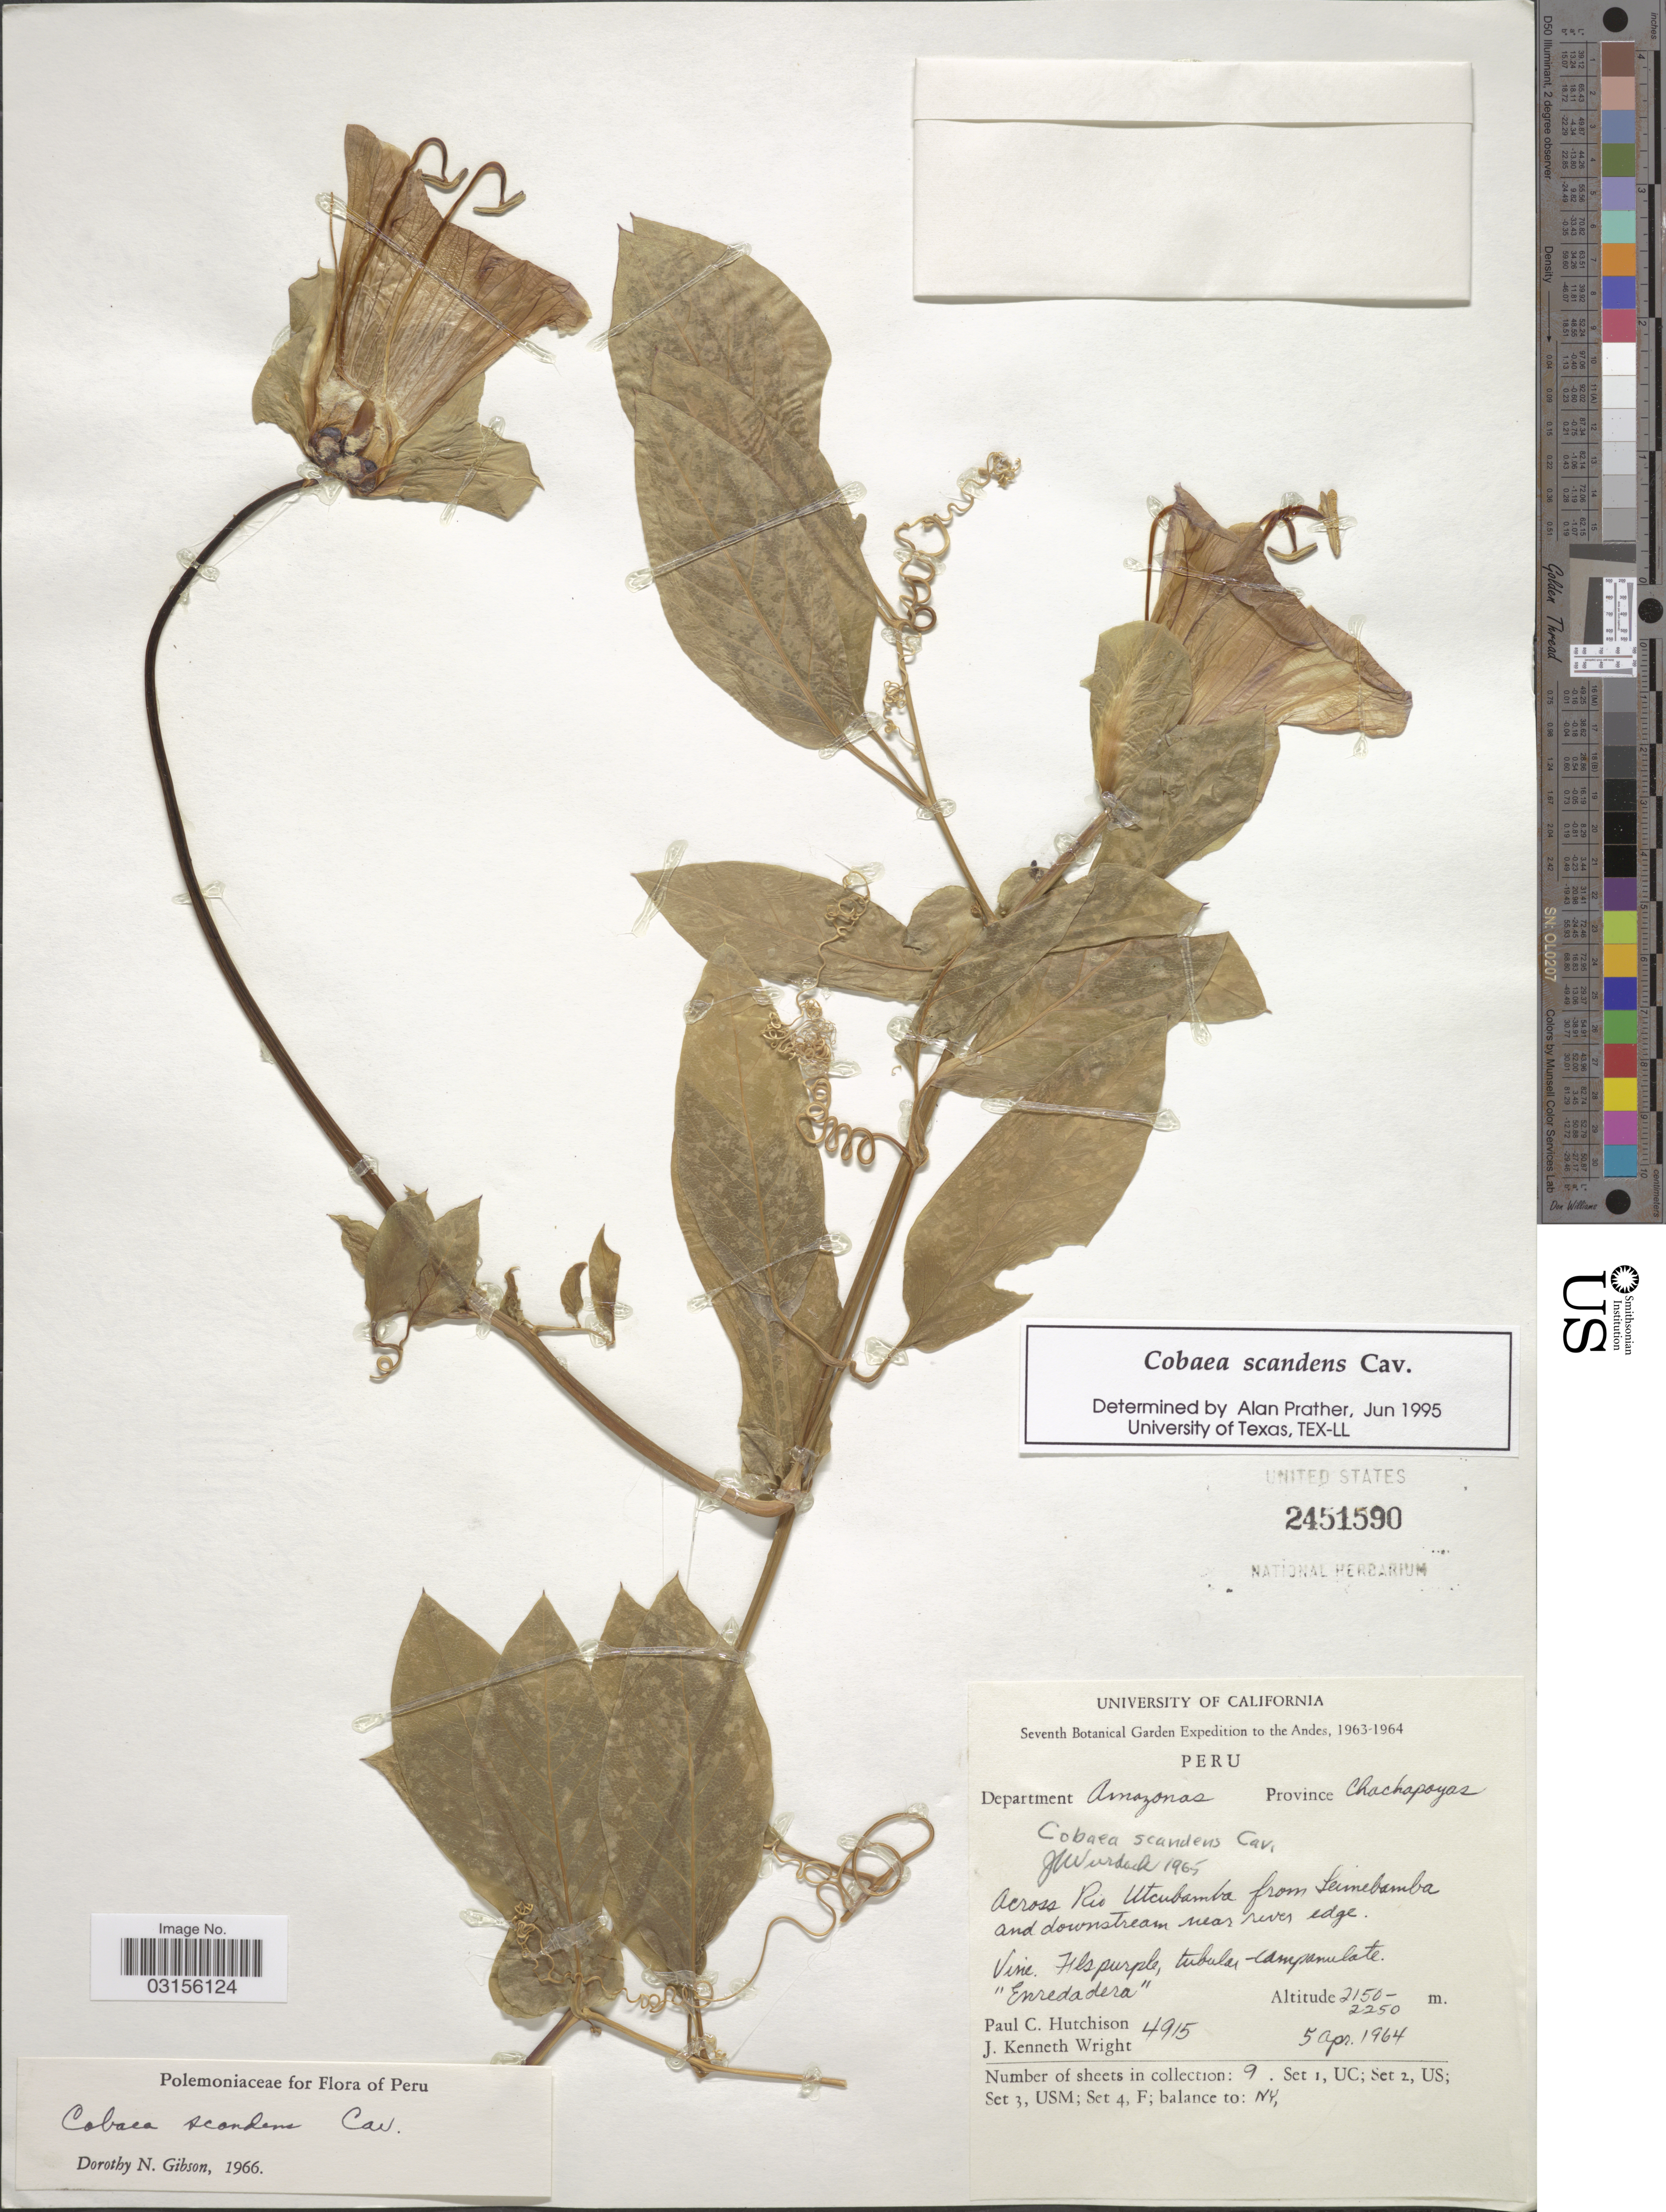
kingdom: Plantae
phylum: Tracheophyta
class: Magnoliopsida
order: Ericales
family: Polemoniaceae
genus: Cobaea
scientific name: Cobaea scandens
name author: Cav.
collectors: P. C. Hutchison & J. K. Wright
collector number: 4915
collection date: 1964-04-05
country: Peru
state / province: Amazonas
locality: Andes. Department Amazonas. Province Chachapoyas. Across Rio Utcubamba from Leimebamba and downstream near river edge.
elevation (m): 2150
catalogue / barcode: US 2451590